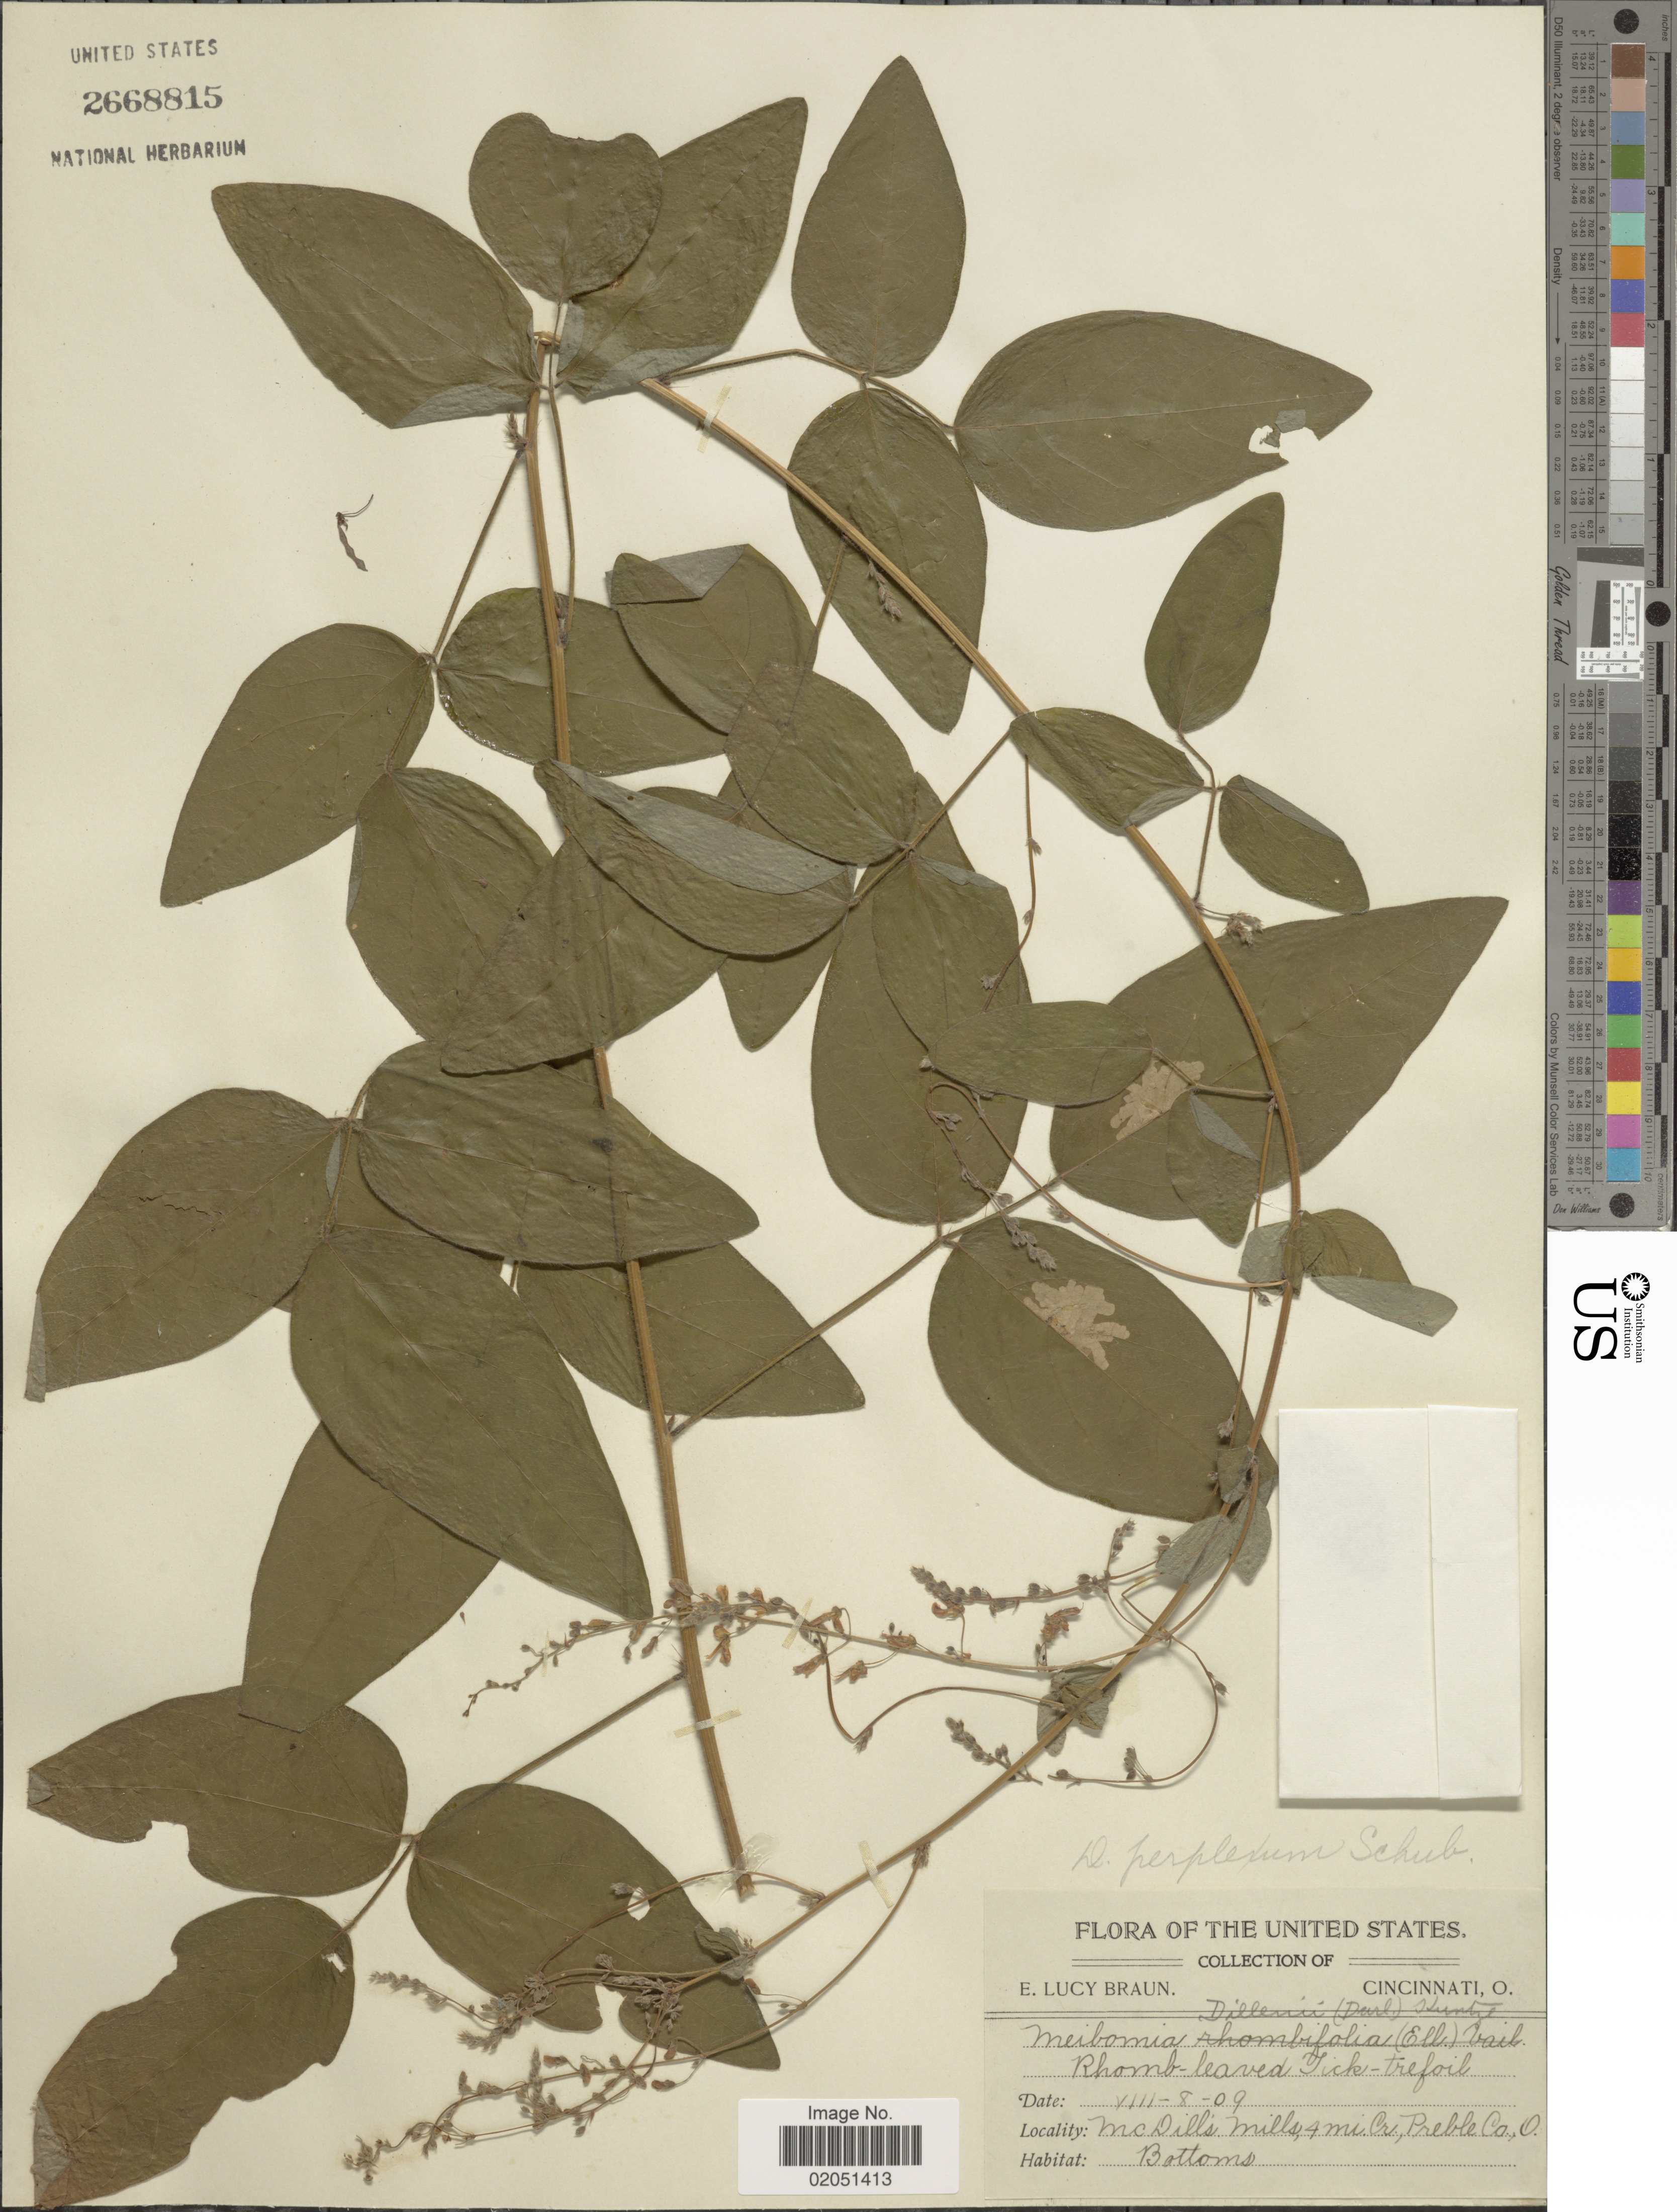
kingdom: Plantae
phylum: Tracheophyta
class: Magnoliopsida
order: Fabales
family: Fabaceae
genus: Desmodium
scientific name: Desmodium perplexum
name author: B.G. Schub.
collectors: E. L. Braun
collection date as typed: Transcribed d/m/y: 8/8/09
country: United States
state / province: Ohio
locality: McDill's Mills, 4mi. Cr., Preble Co.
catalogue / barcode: US 2668815